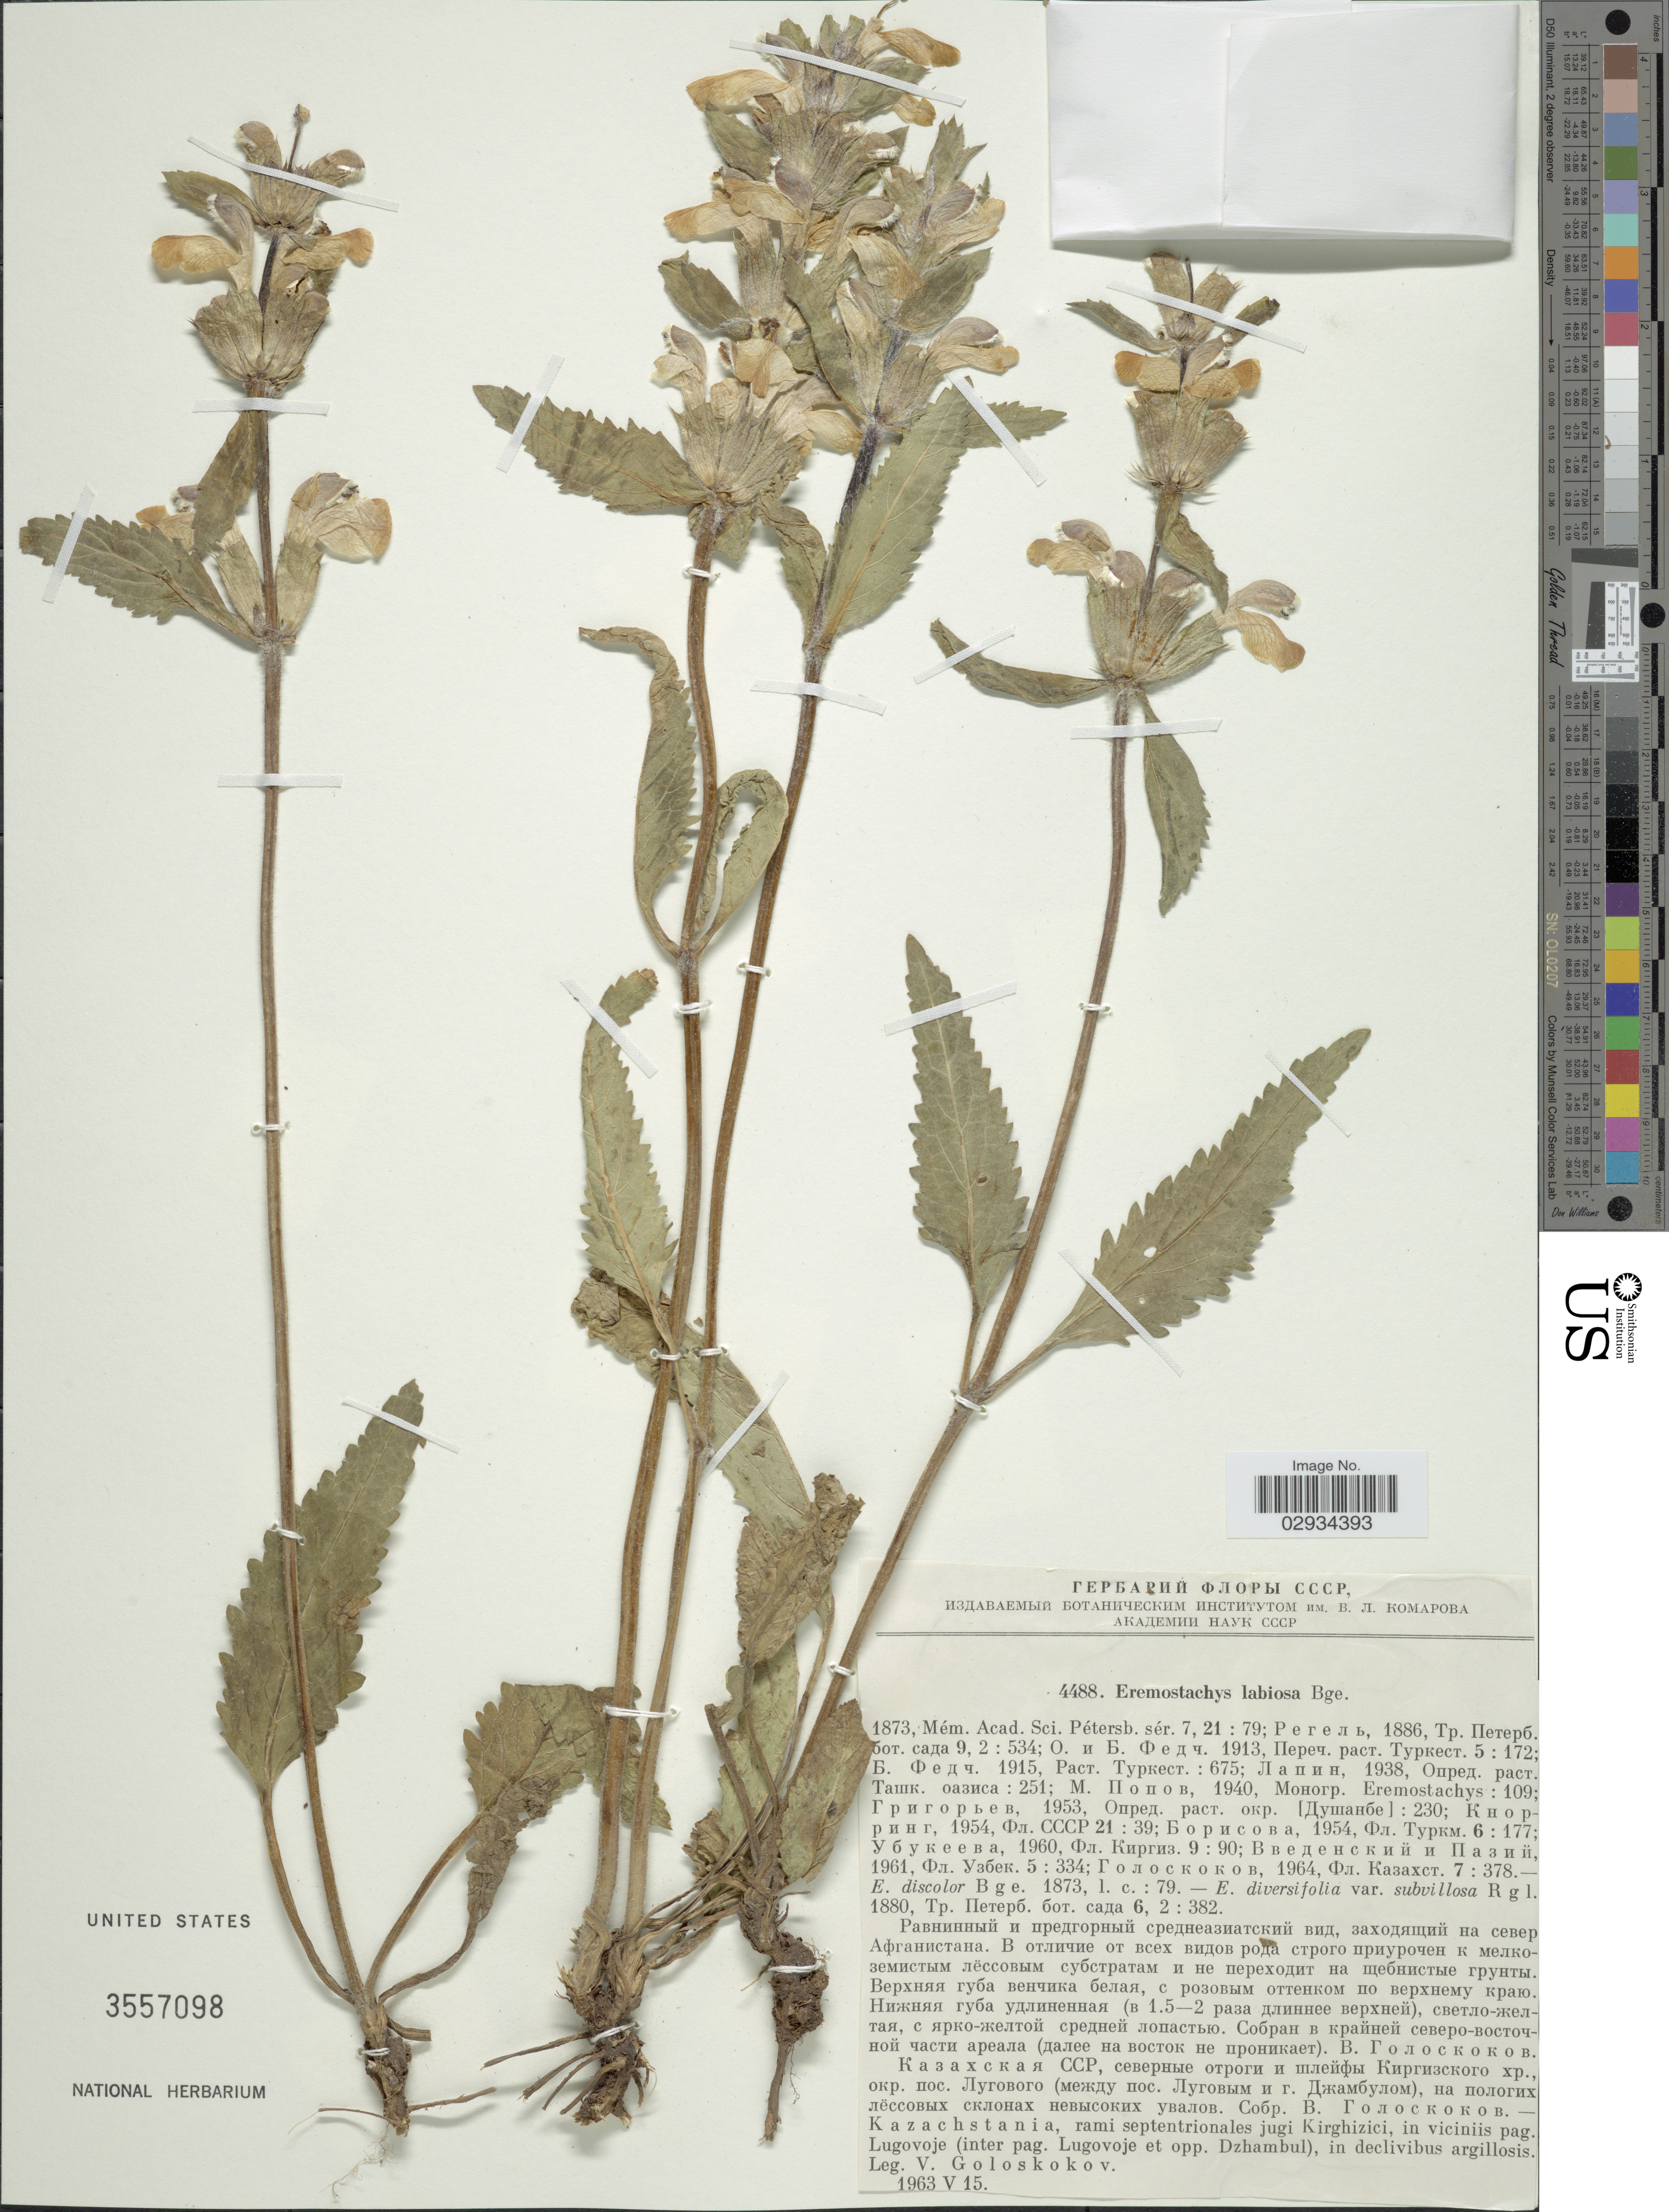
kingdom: Plantae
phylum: Tracheophyta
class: Magnoliopsida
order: Lamiales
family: Lamiaceae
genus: Eremostachys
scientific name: Eremostachys labiosa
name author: Bunge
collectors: V. P. Goloskokov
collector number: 4488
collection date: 1963-05-15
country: Kazakhstan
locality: Rami septentrionalis jugi Kirghizici, in viciniis pag. Lugovoje (inter pag. Lugovoje et opp. Dzhambul), in declivibus argillosis.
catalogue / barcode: US 3557098